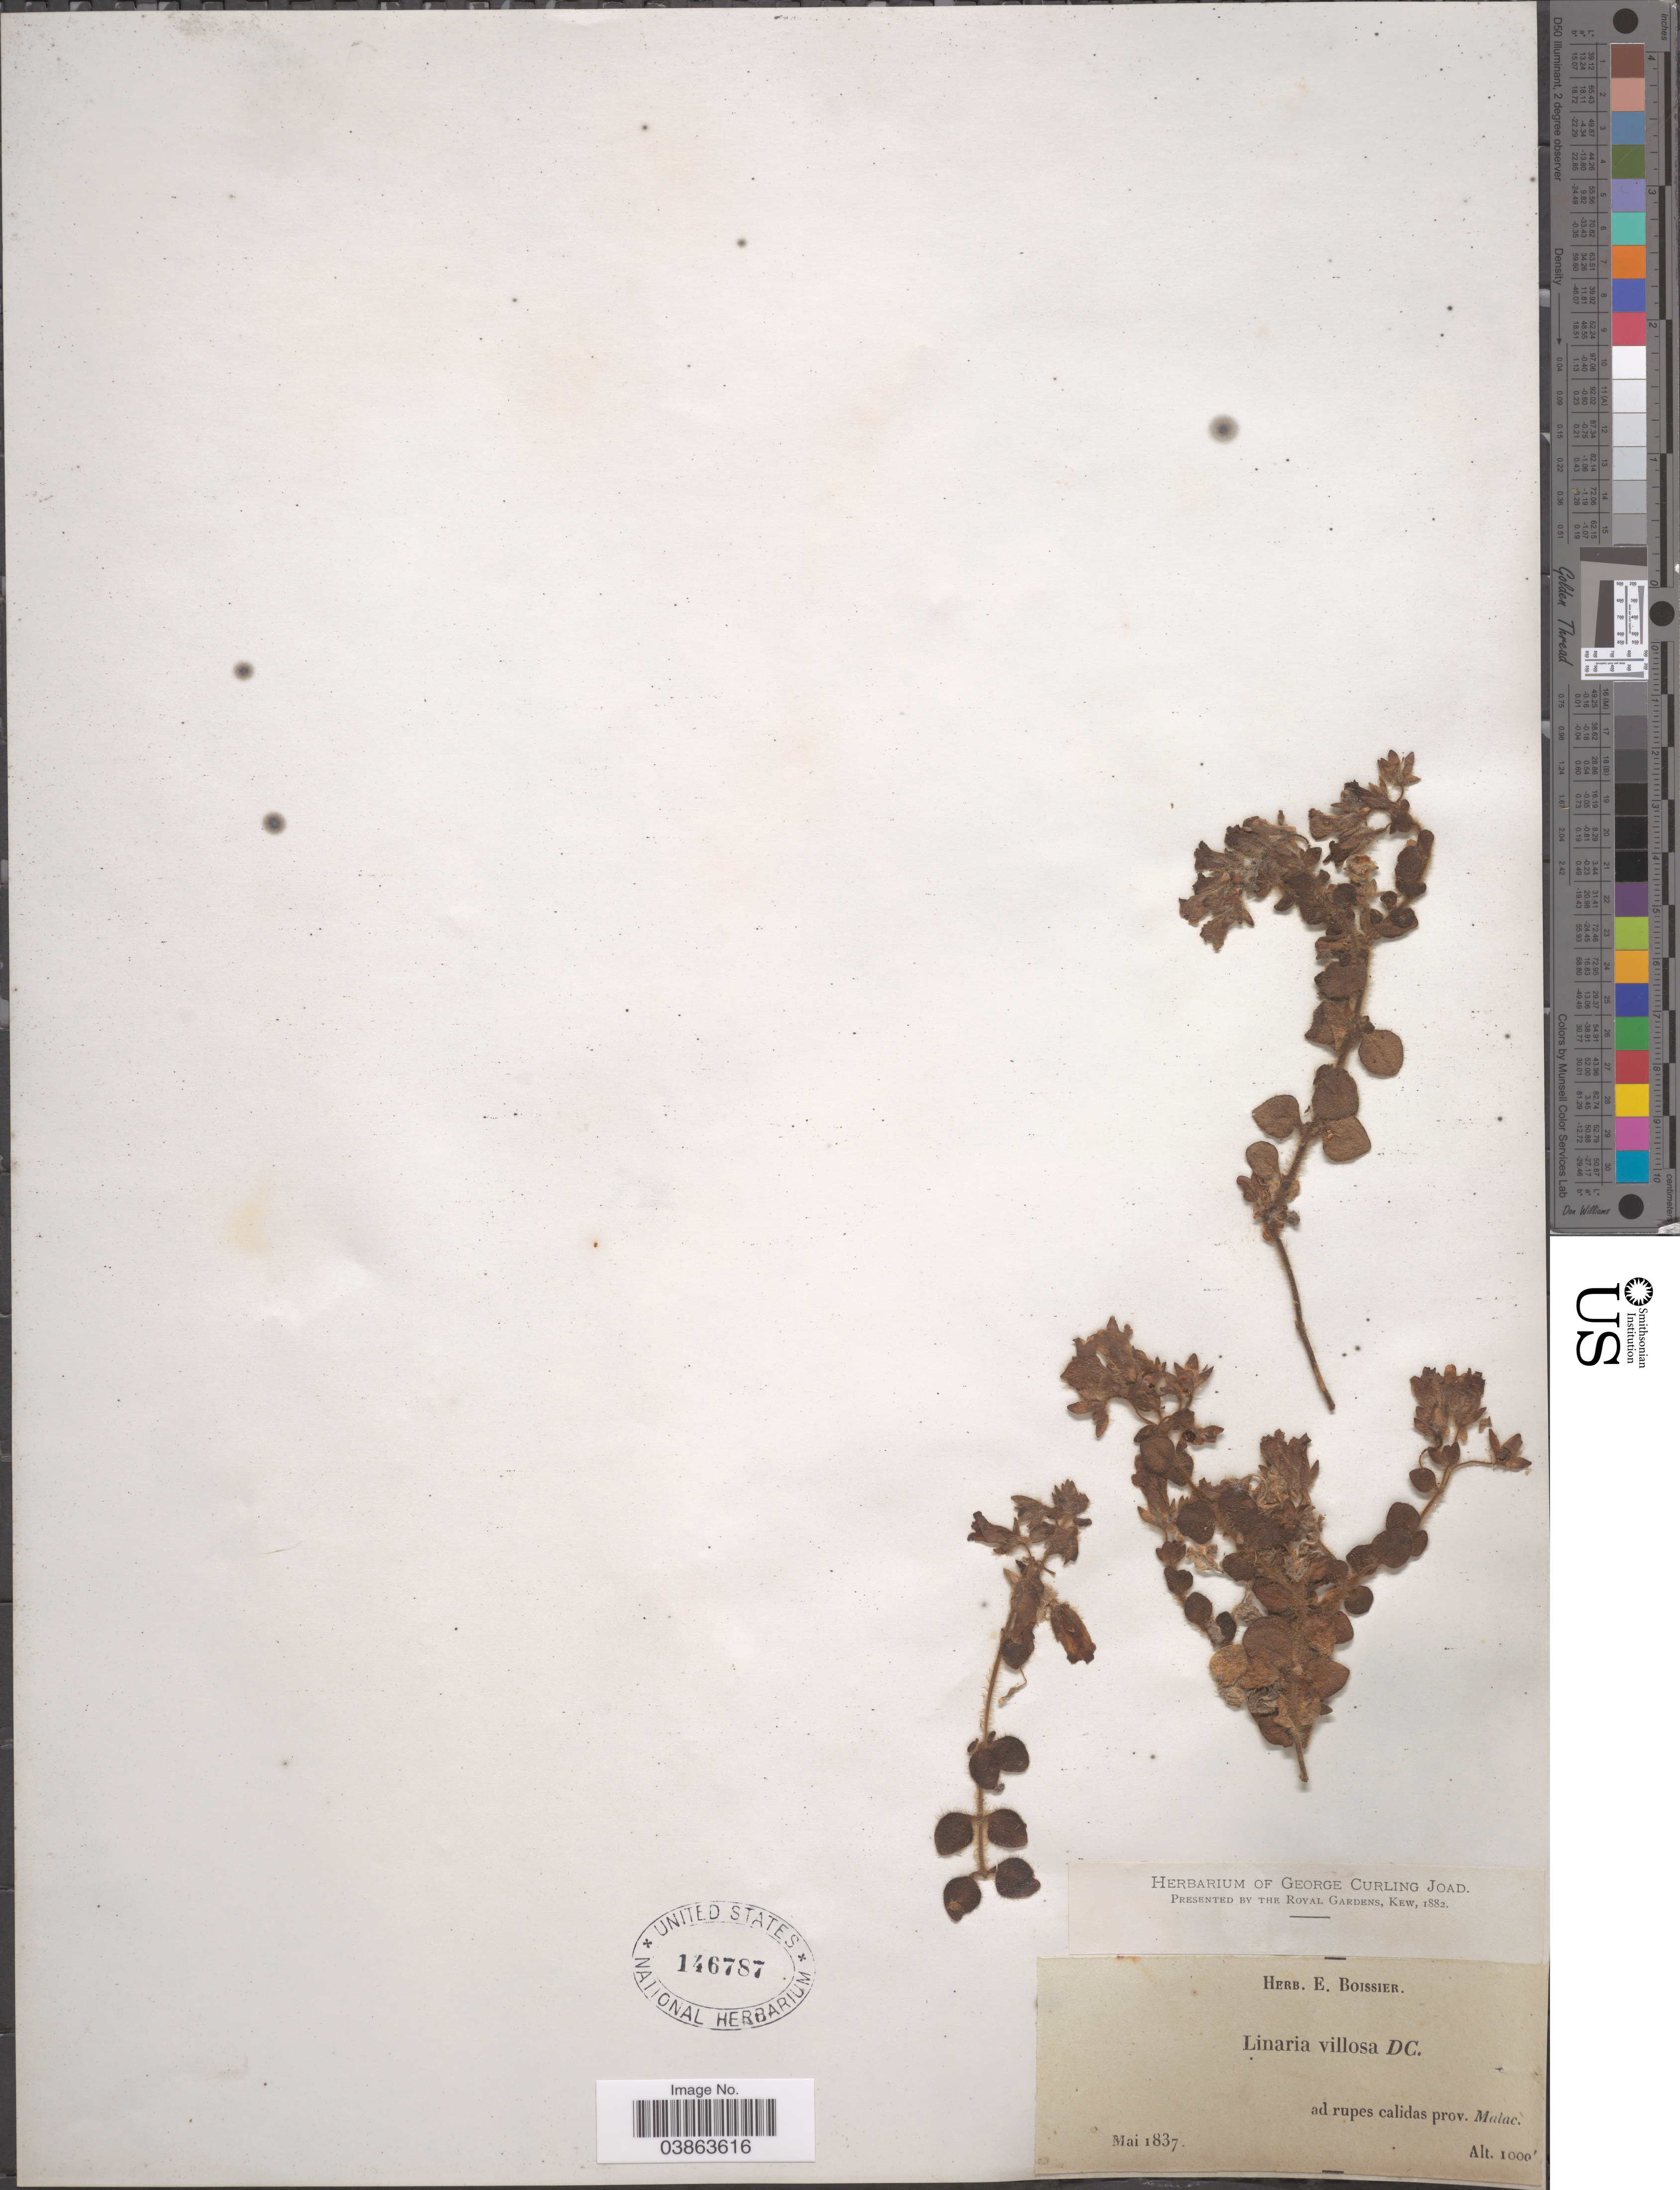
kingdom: Plantae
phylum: Tracheophyta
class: Magnoliopsida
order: Lamiales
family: Plantaginaceae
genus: Linaria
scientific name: Linaria villosa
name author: (L.) DC.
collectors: ex herb. E. Boissier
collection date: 1837-05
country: Spain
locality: Ad rupes calidas prov. Malac.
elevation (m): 305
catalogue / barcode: US 146787